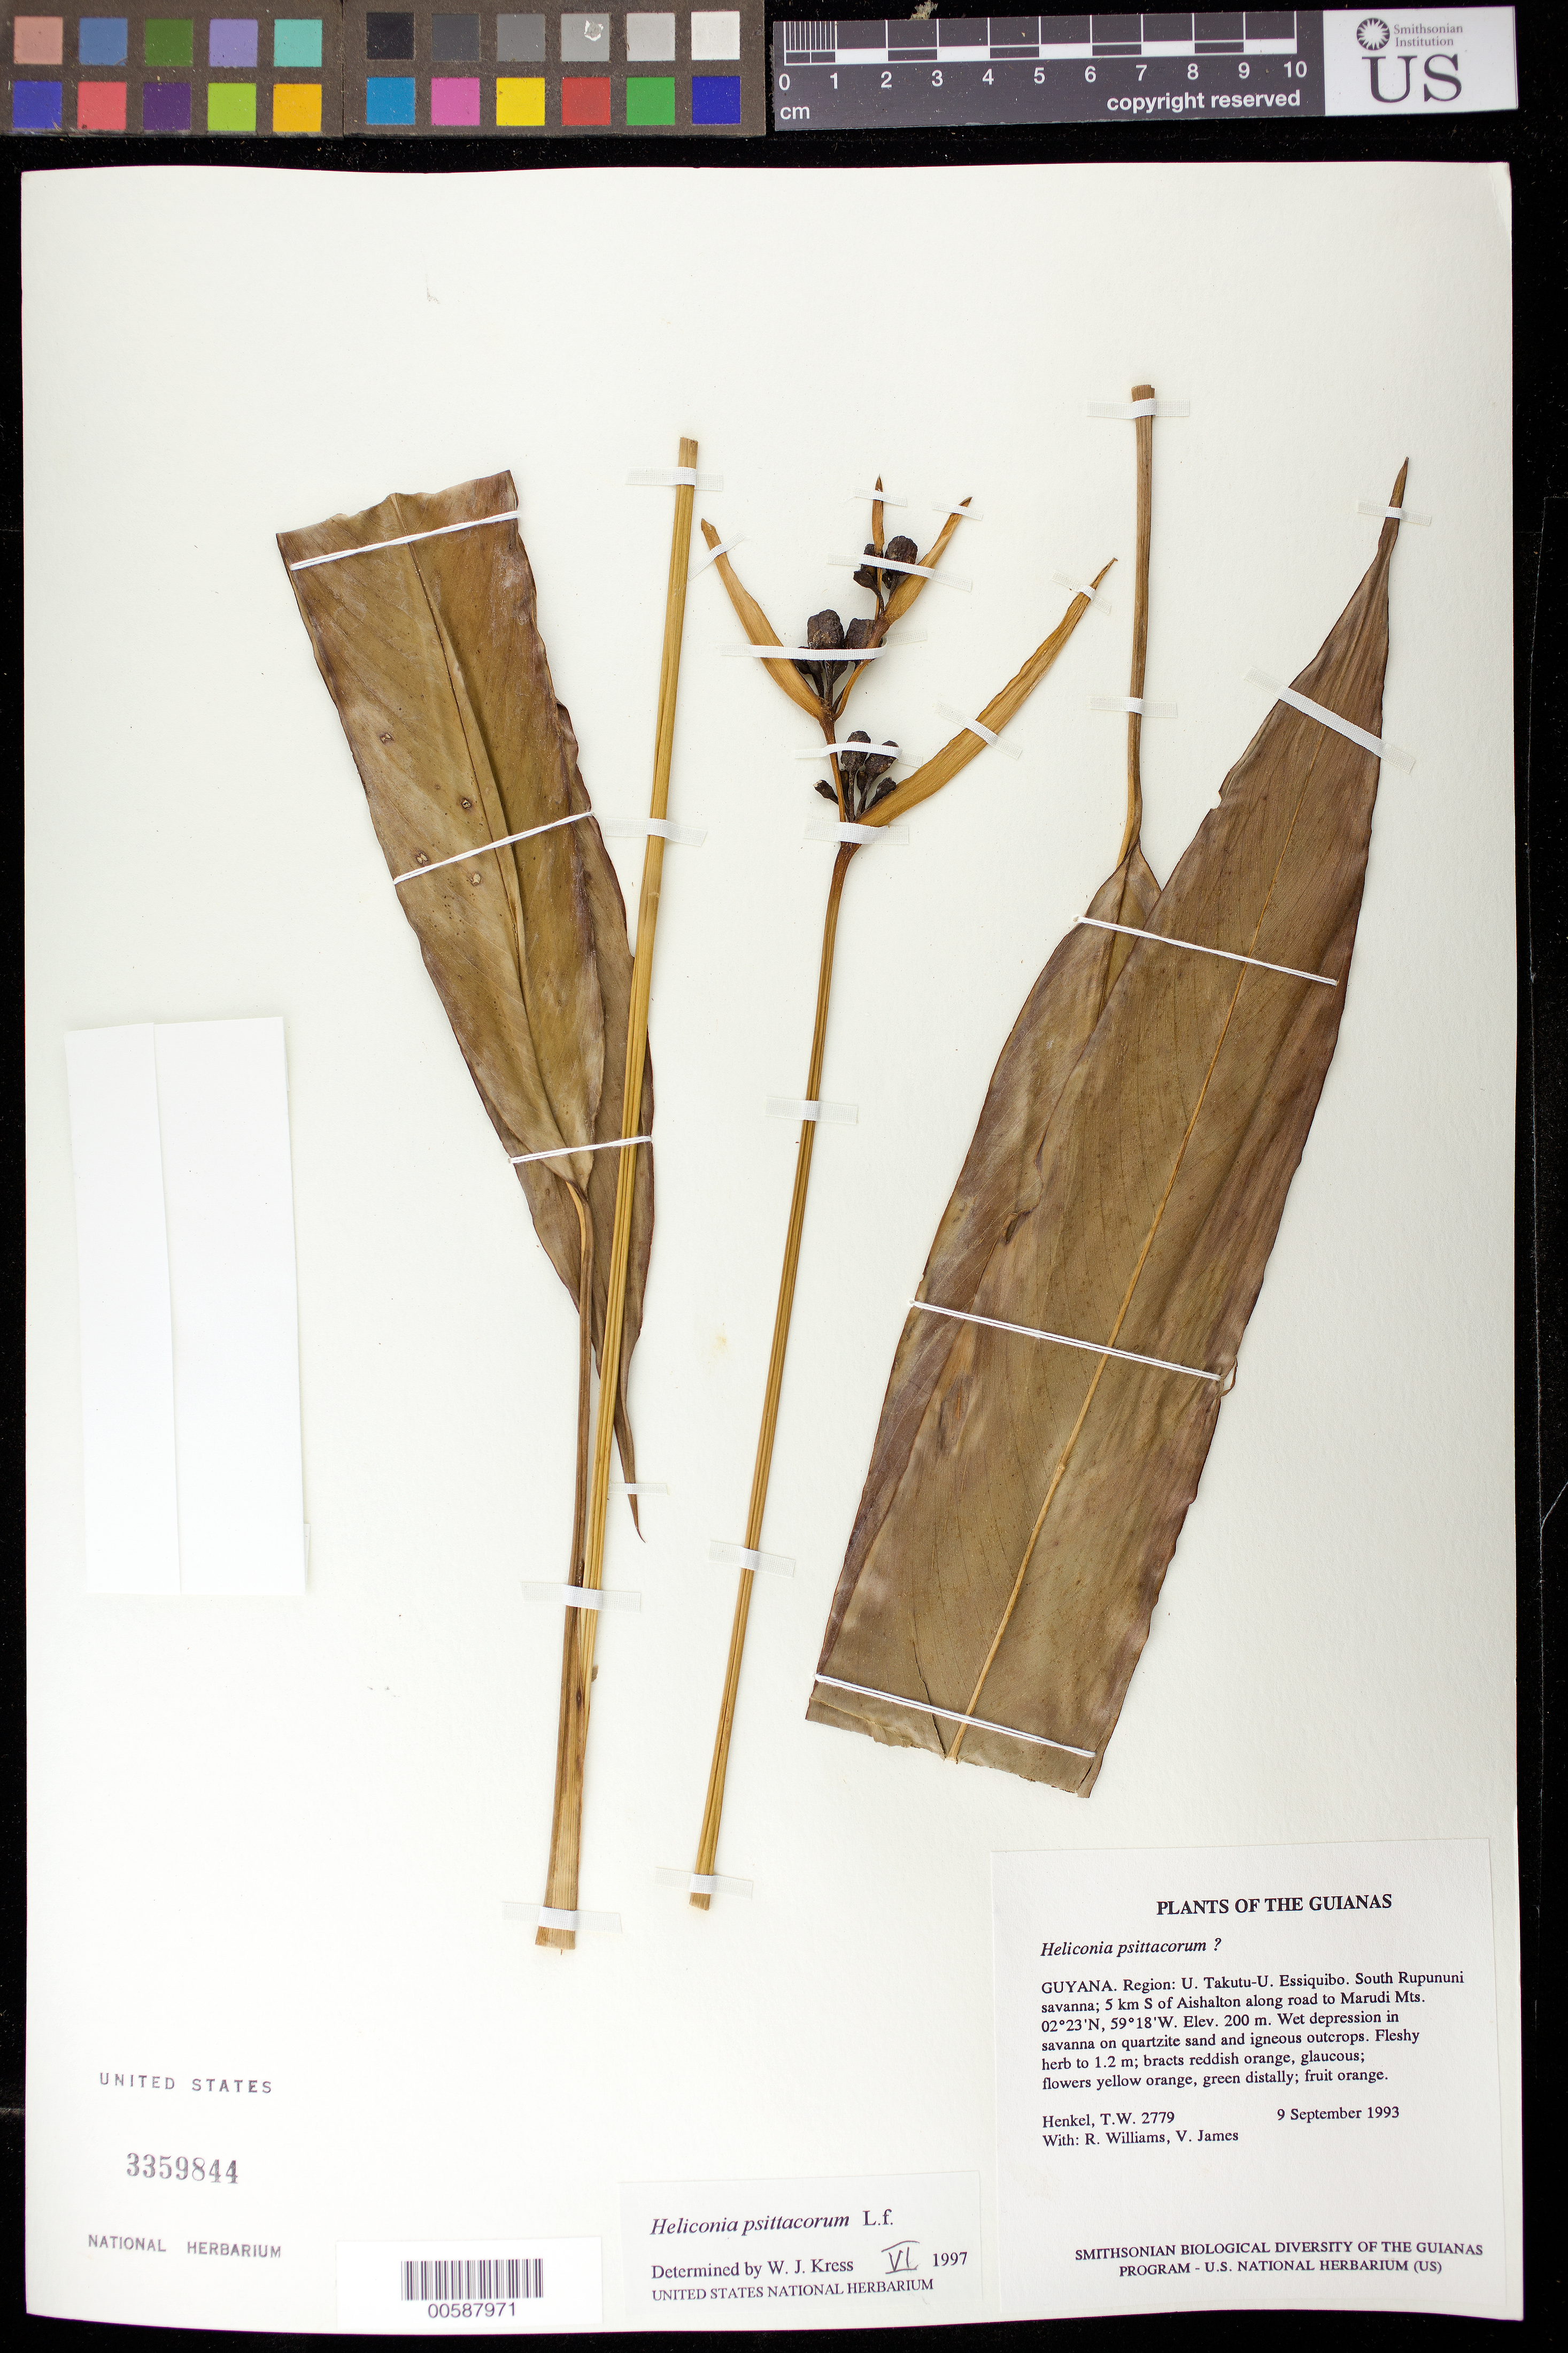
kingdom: Plantae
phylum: Tracheophyta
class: Liliopsida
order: Zingiberales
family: Heliconiaceae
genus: Heliconia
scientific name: Heliconia psittacorum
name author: L. f.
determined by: Kress, W. J., (US), Smithsonian Institution - National Museum of Natural History (UNITED STATES)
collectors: T. Henkel, R. Williams & V. James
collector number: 2779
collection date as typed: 9 September 1993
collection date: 1993-09-09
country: Guyana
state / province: U. Takutu-U. Essequibo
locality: South Rupununi savanna; 5 km S of Aishalton along road to Marudi Mts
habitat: Wet depression in savanna on quartzite sand and igneous outcrops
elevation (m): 200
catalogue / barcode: US 3359844